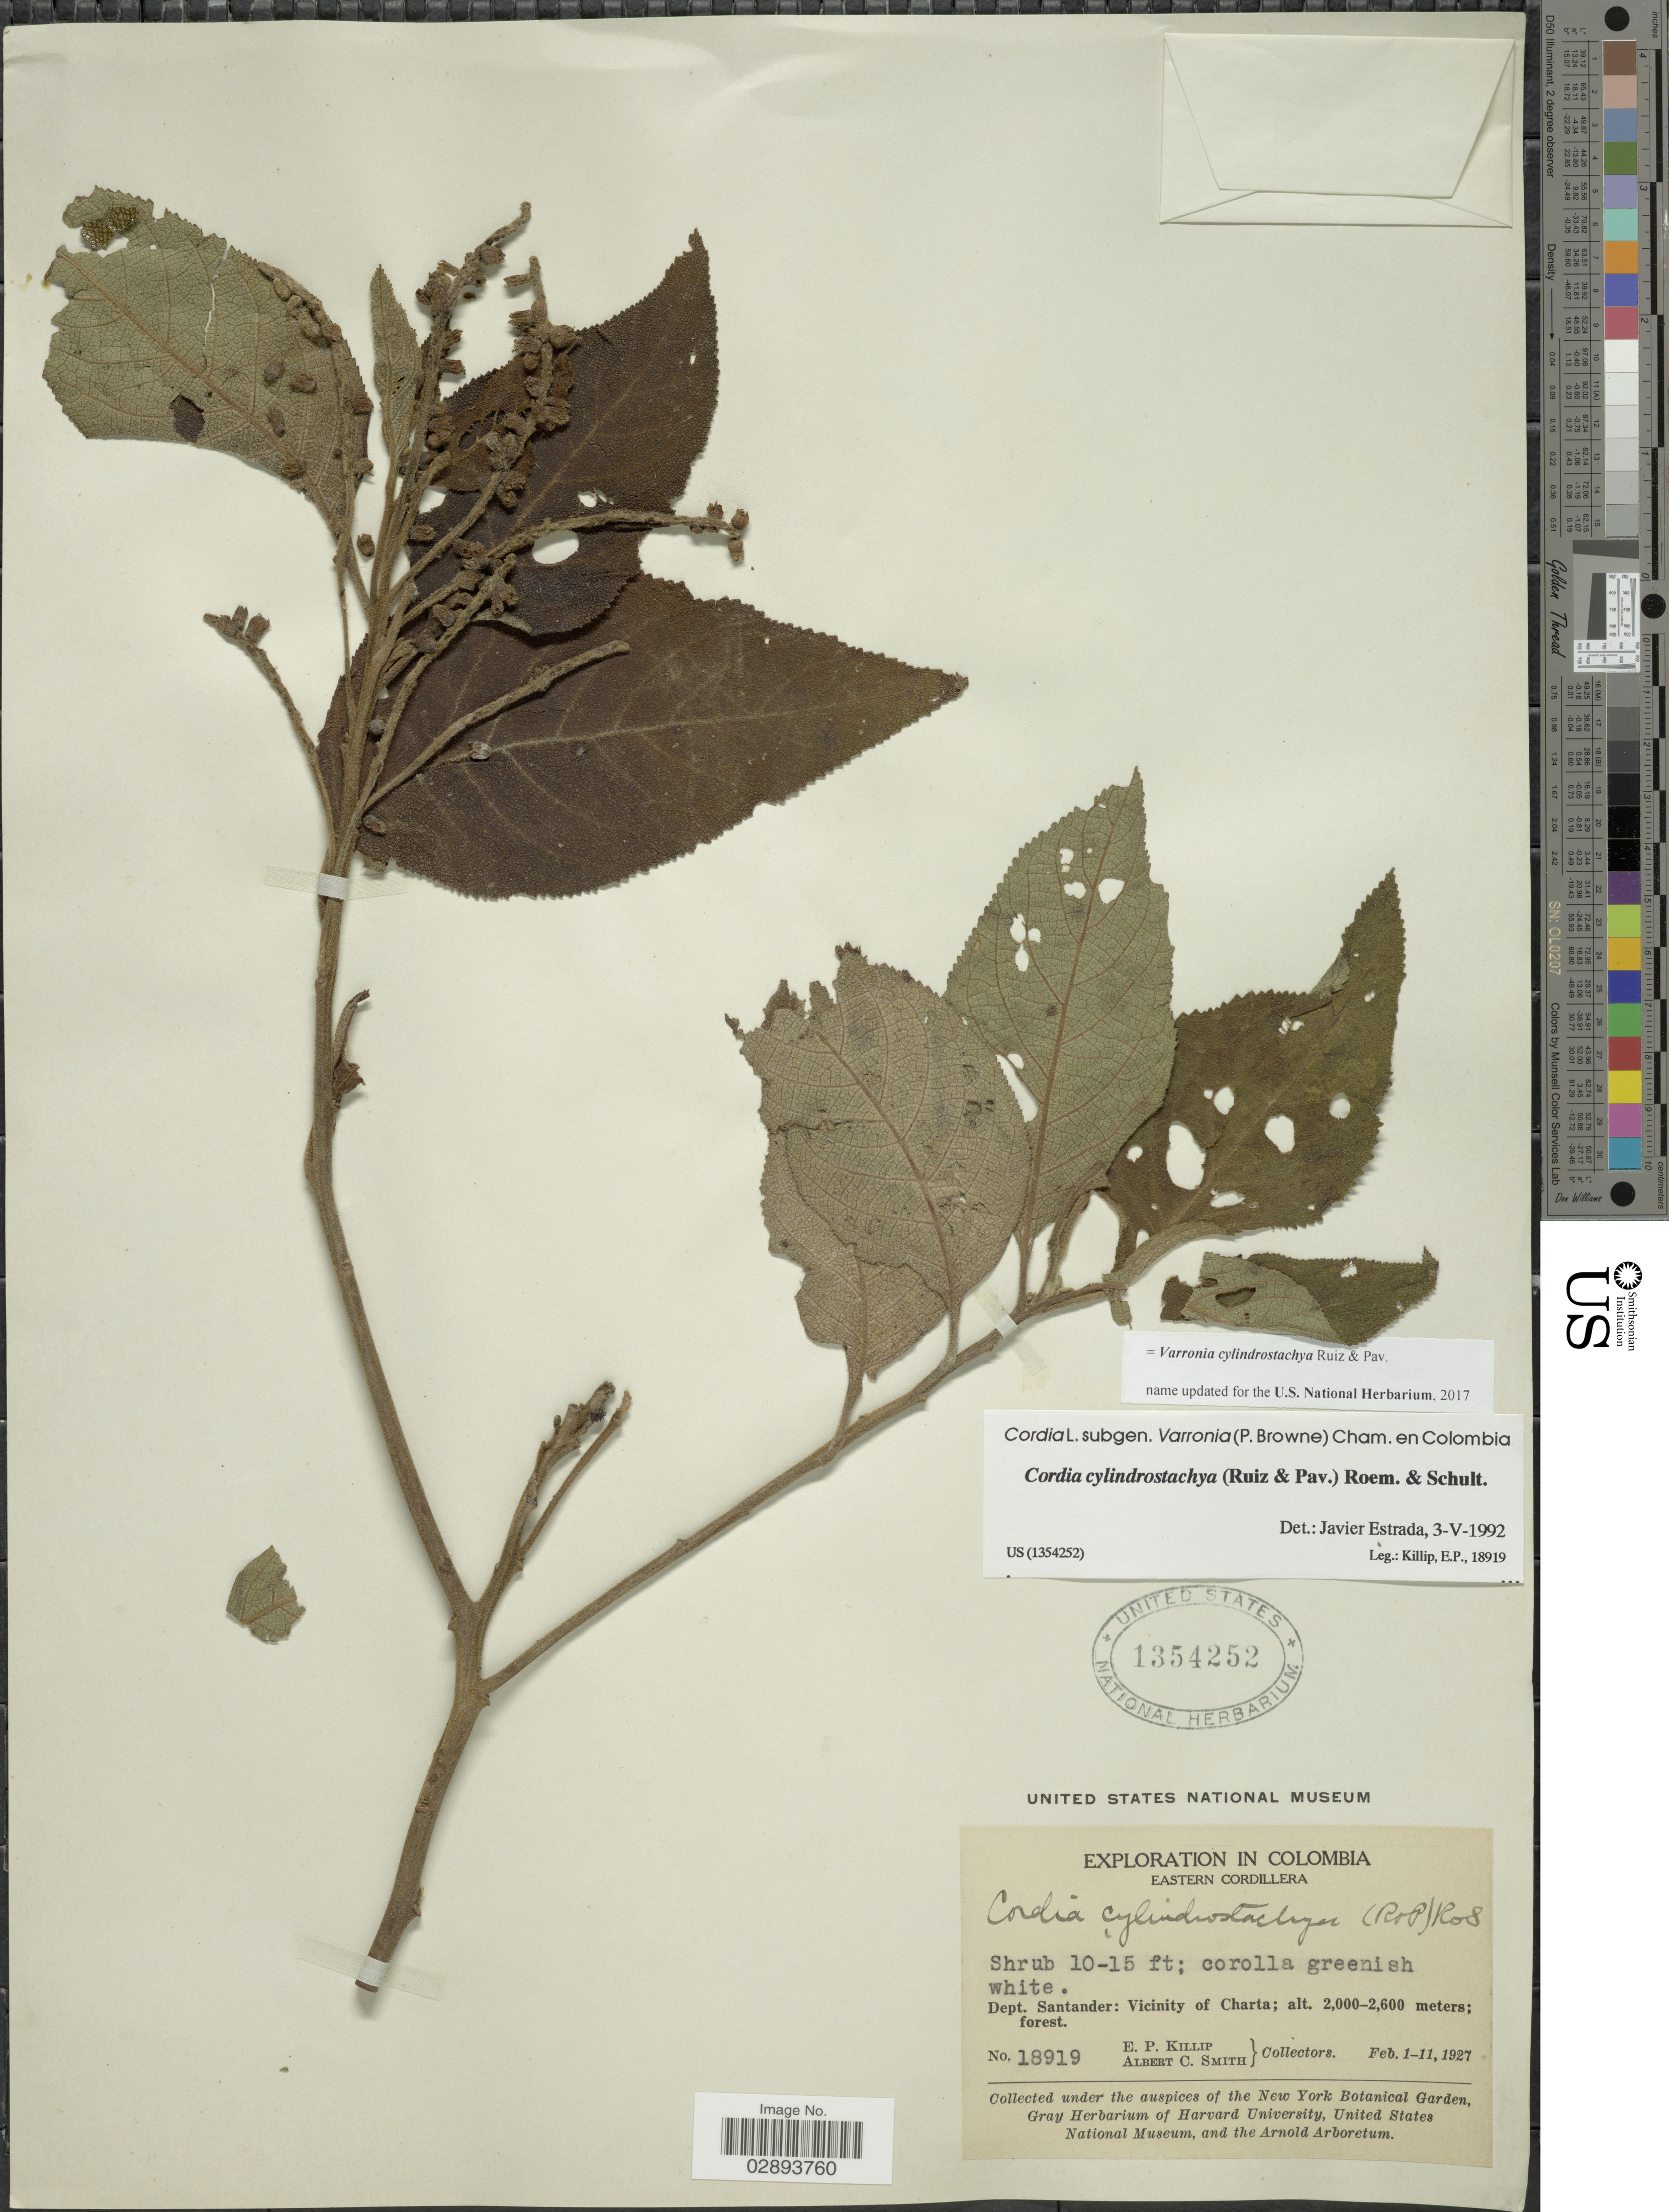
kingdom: Plantae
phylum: Tracheophyta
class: Magnoliopsida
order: Boraginales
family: Cordiaceae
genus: Varronia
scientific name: Varronia cylindrostachya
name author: Ruiz & Pav.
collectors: E. P. Killip & A. C. Smith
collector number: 18919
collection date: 1927-02-01/1927-02-11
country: Colombia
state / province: Santander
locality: Eastern Cordillera, Dept. Santander, Vicinity of Charta.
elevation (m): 2000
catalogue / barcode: US 1354252